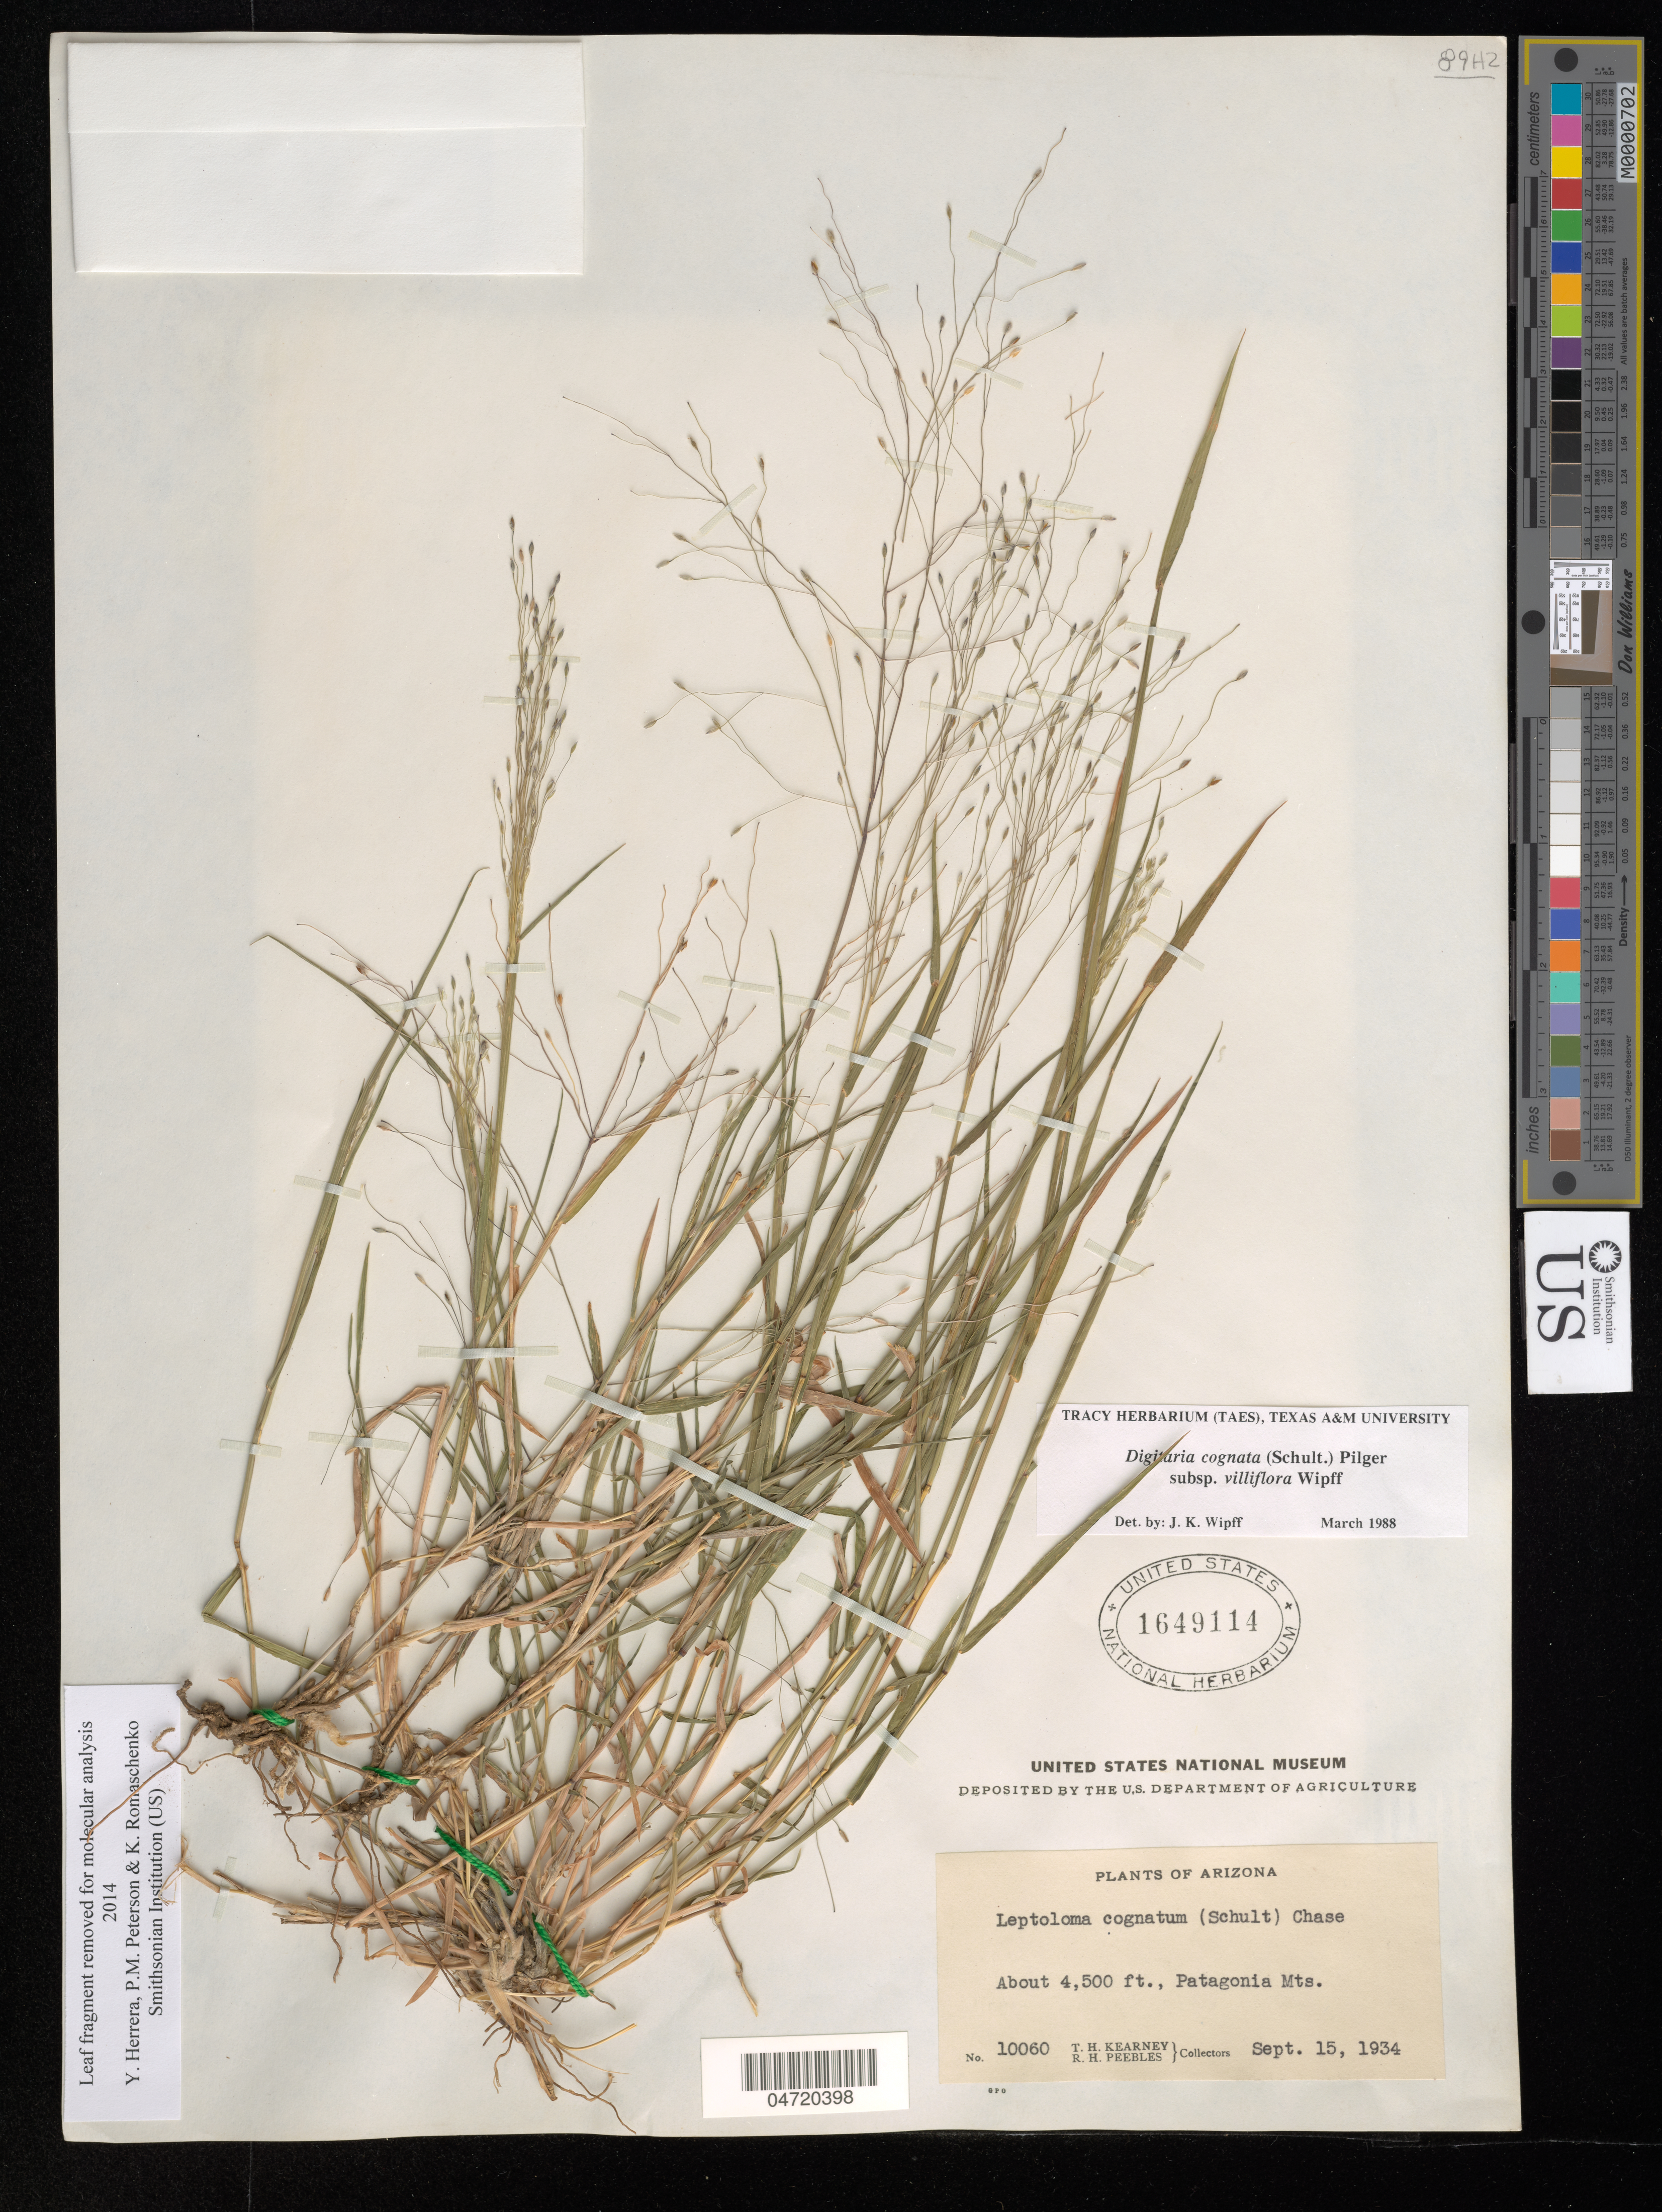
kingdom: Plantae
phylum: Tracheophyta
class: Liliopsida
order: Poales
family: Poaceae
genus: Digitaria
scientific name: Digitaria cognata subsp. villiflora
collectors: T. H. Kearney & R. H. Peebles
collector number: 10060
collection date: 1934-09-15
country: United States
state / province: Arizona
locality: Patagonia Mts.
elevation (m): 1372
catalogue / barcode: US 1649114